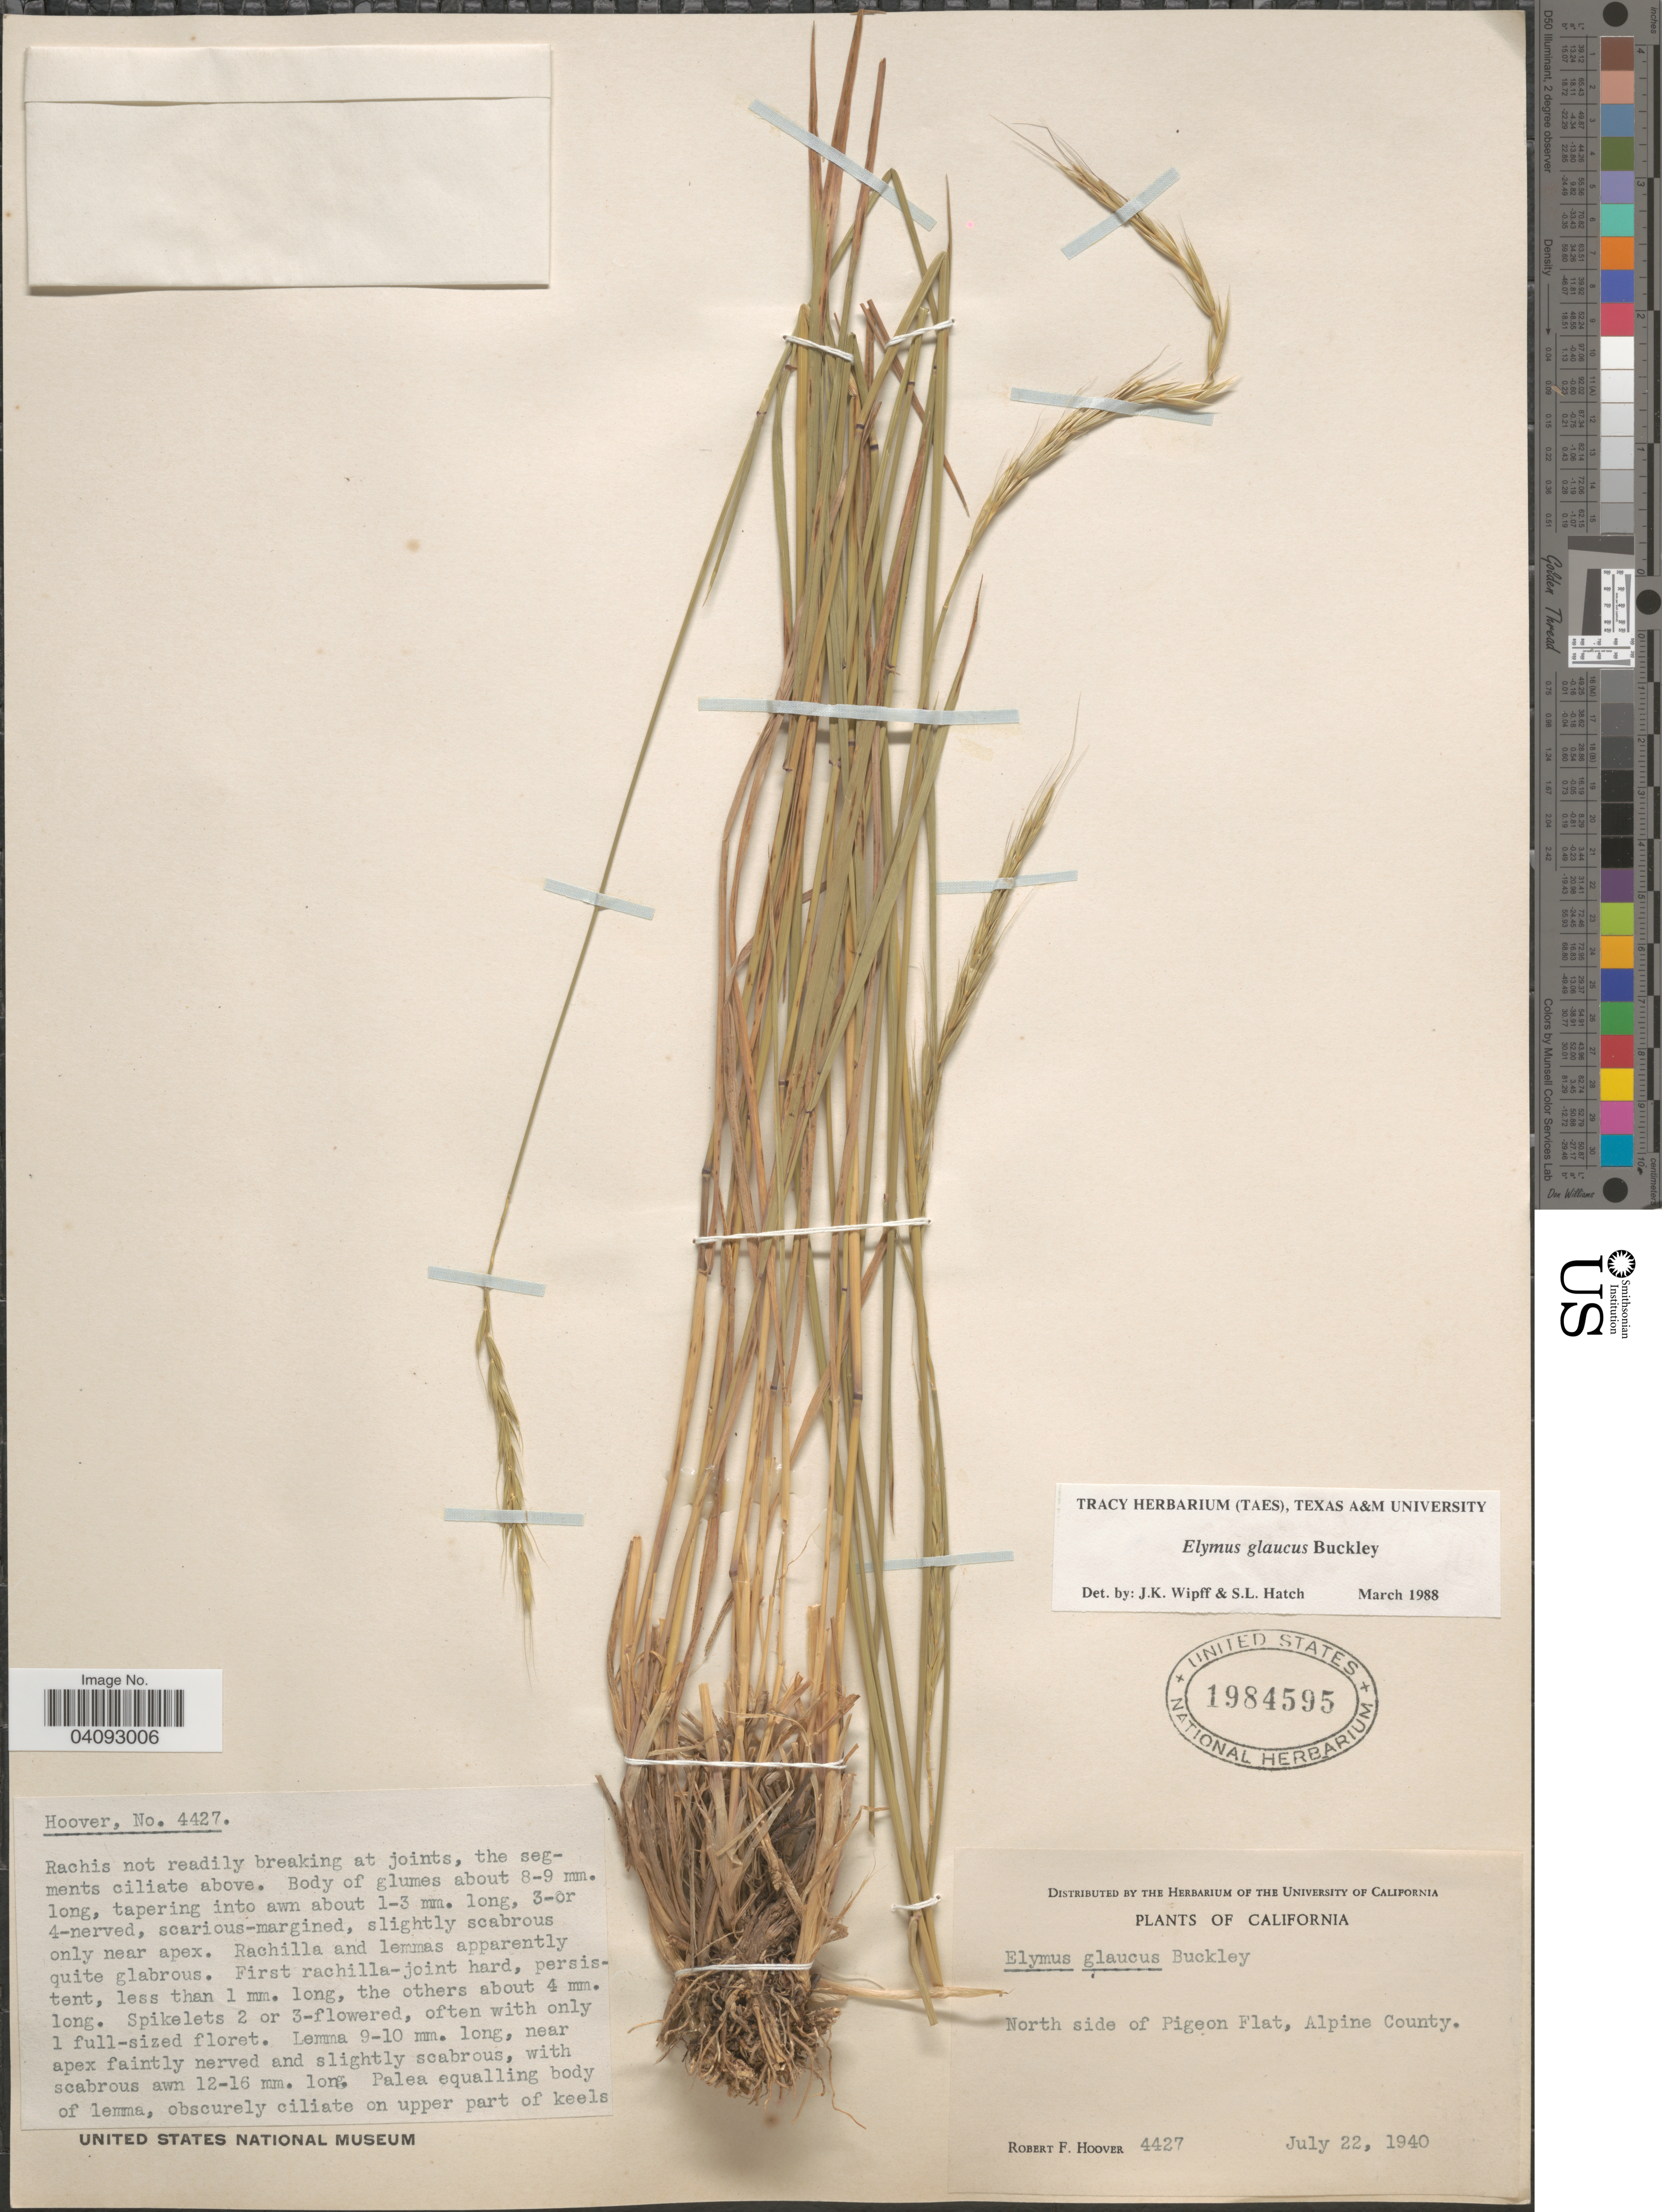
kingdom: Plantae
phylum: Tracheophyta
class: Liliopsida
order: Poales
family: Poaceae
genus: Elymus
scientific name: Elymus glaucus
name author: Buckley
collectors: R. F. Hoover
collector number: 4427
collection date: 1940-07-22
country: United States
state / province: California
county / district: Alpine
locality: North side of Pigeon Flat, Alpine County.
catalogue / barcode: US 1984595